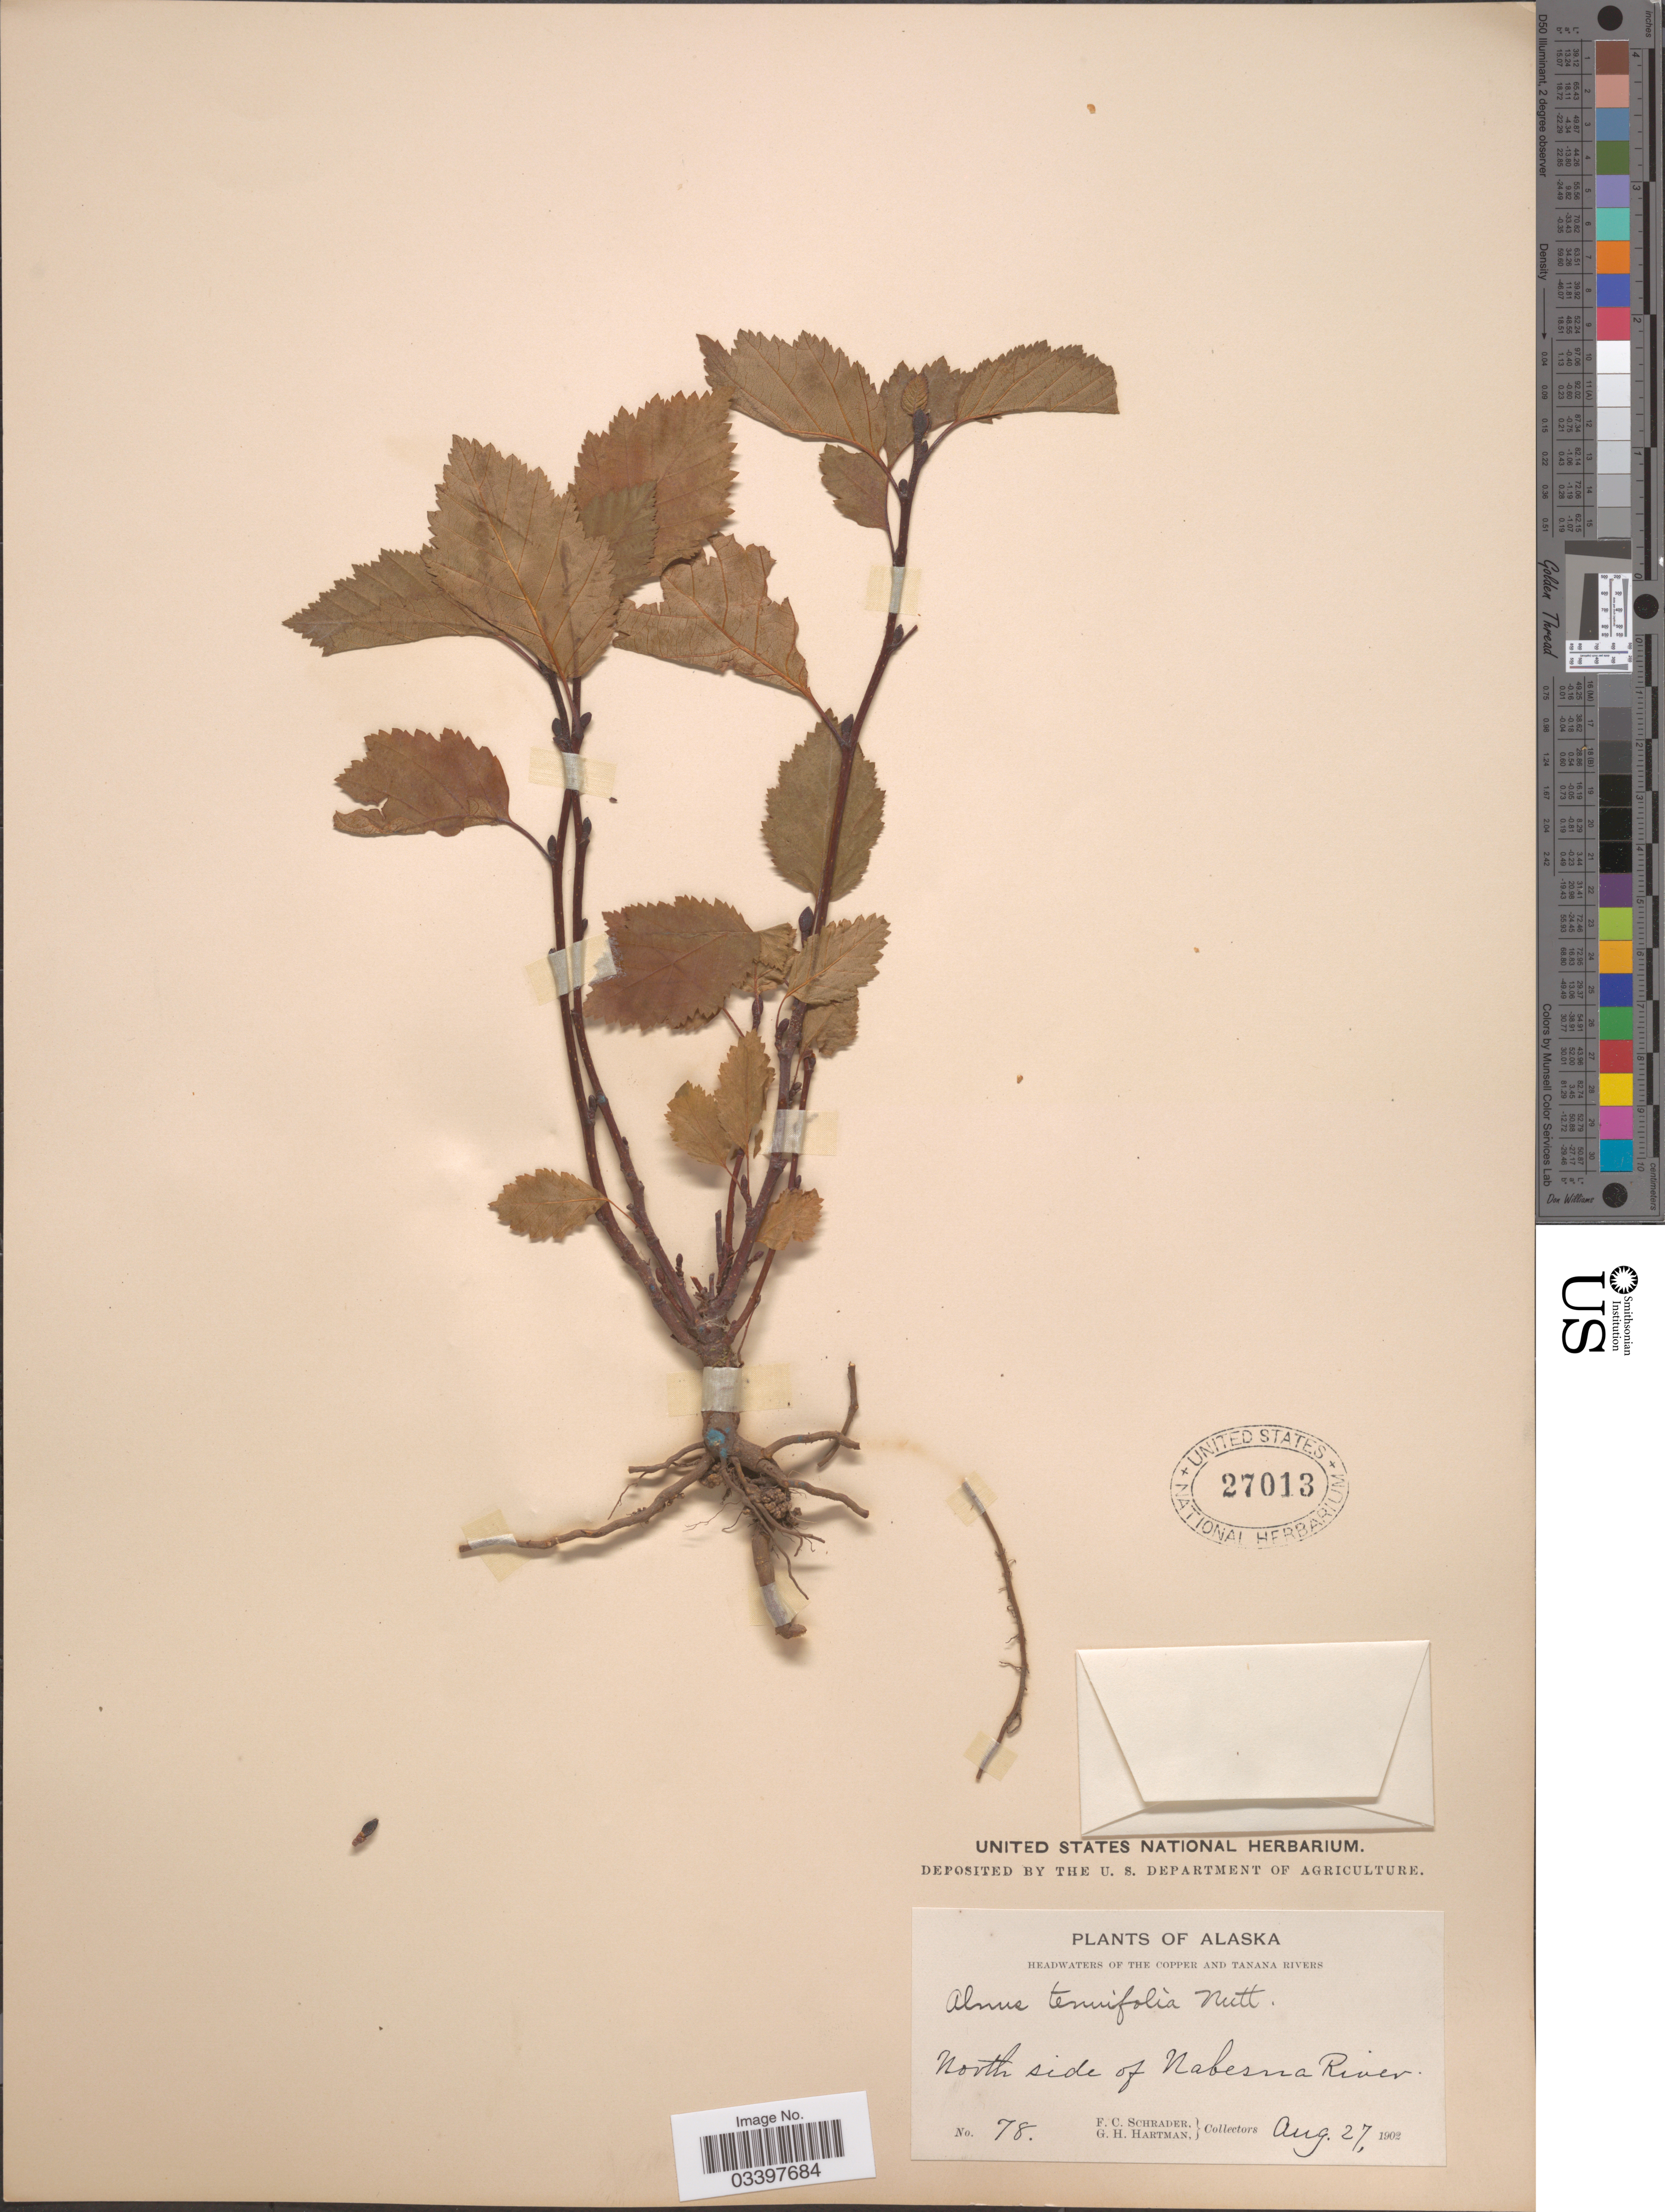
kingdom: Plantae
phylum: Tracheophyta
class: Magnoliopsida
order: Fagales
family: Betulaceae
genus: Alnus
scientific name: Alnus incana subsp. rugosa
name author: (Du Roi) R.T. Clausen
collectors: F. C. Schrader & G. H. Hartman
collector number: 78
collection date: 1902-08-27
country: United States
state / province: Alaska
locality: Headwaters of The Copper and Tanana Rivers. North side of Nabesna River.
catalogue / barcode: US 27013